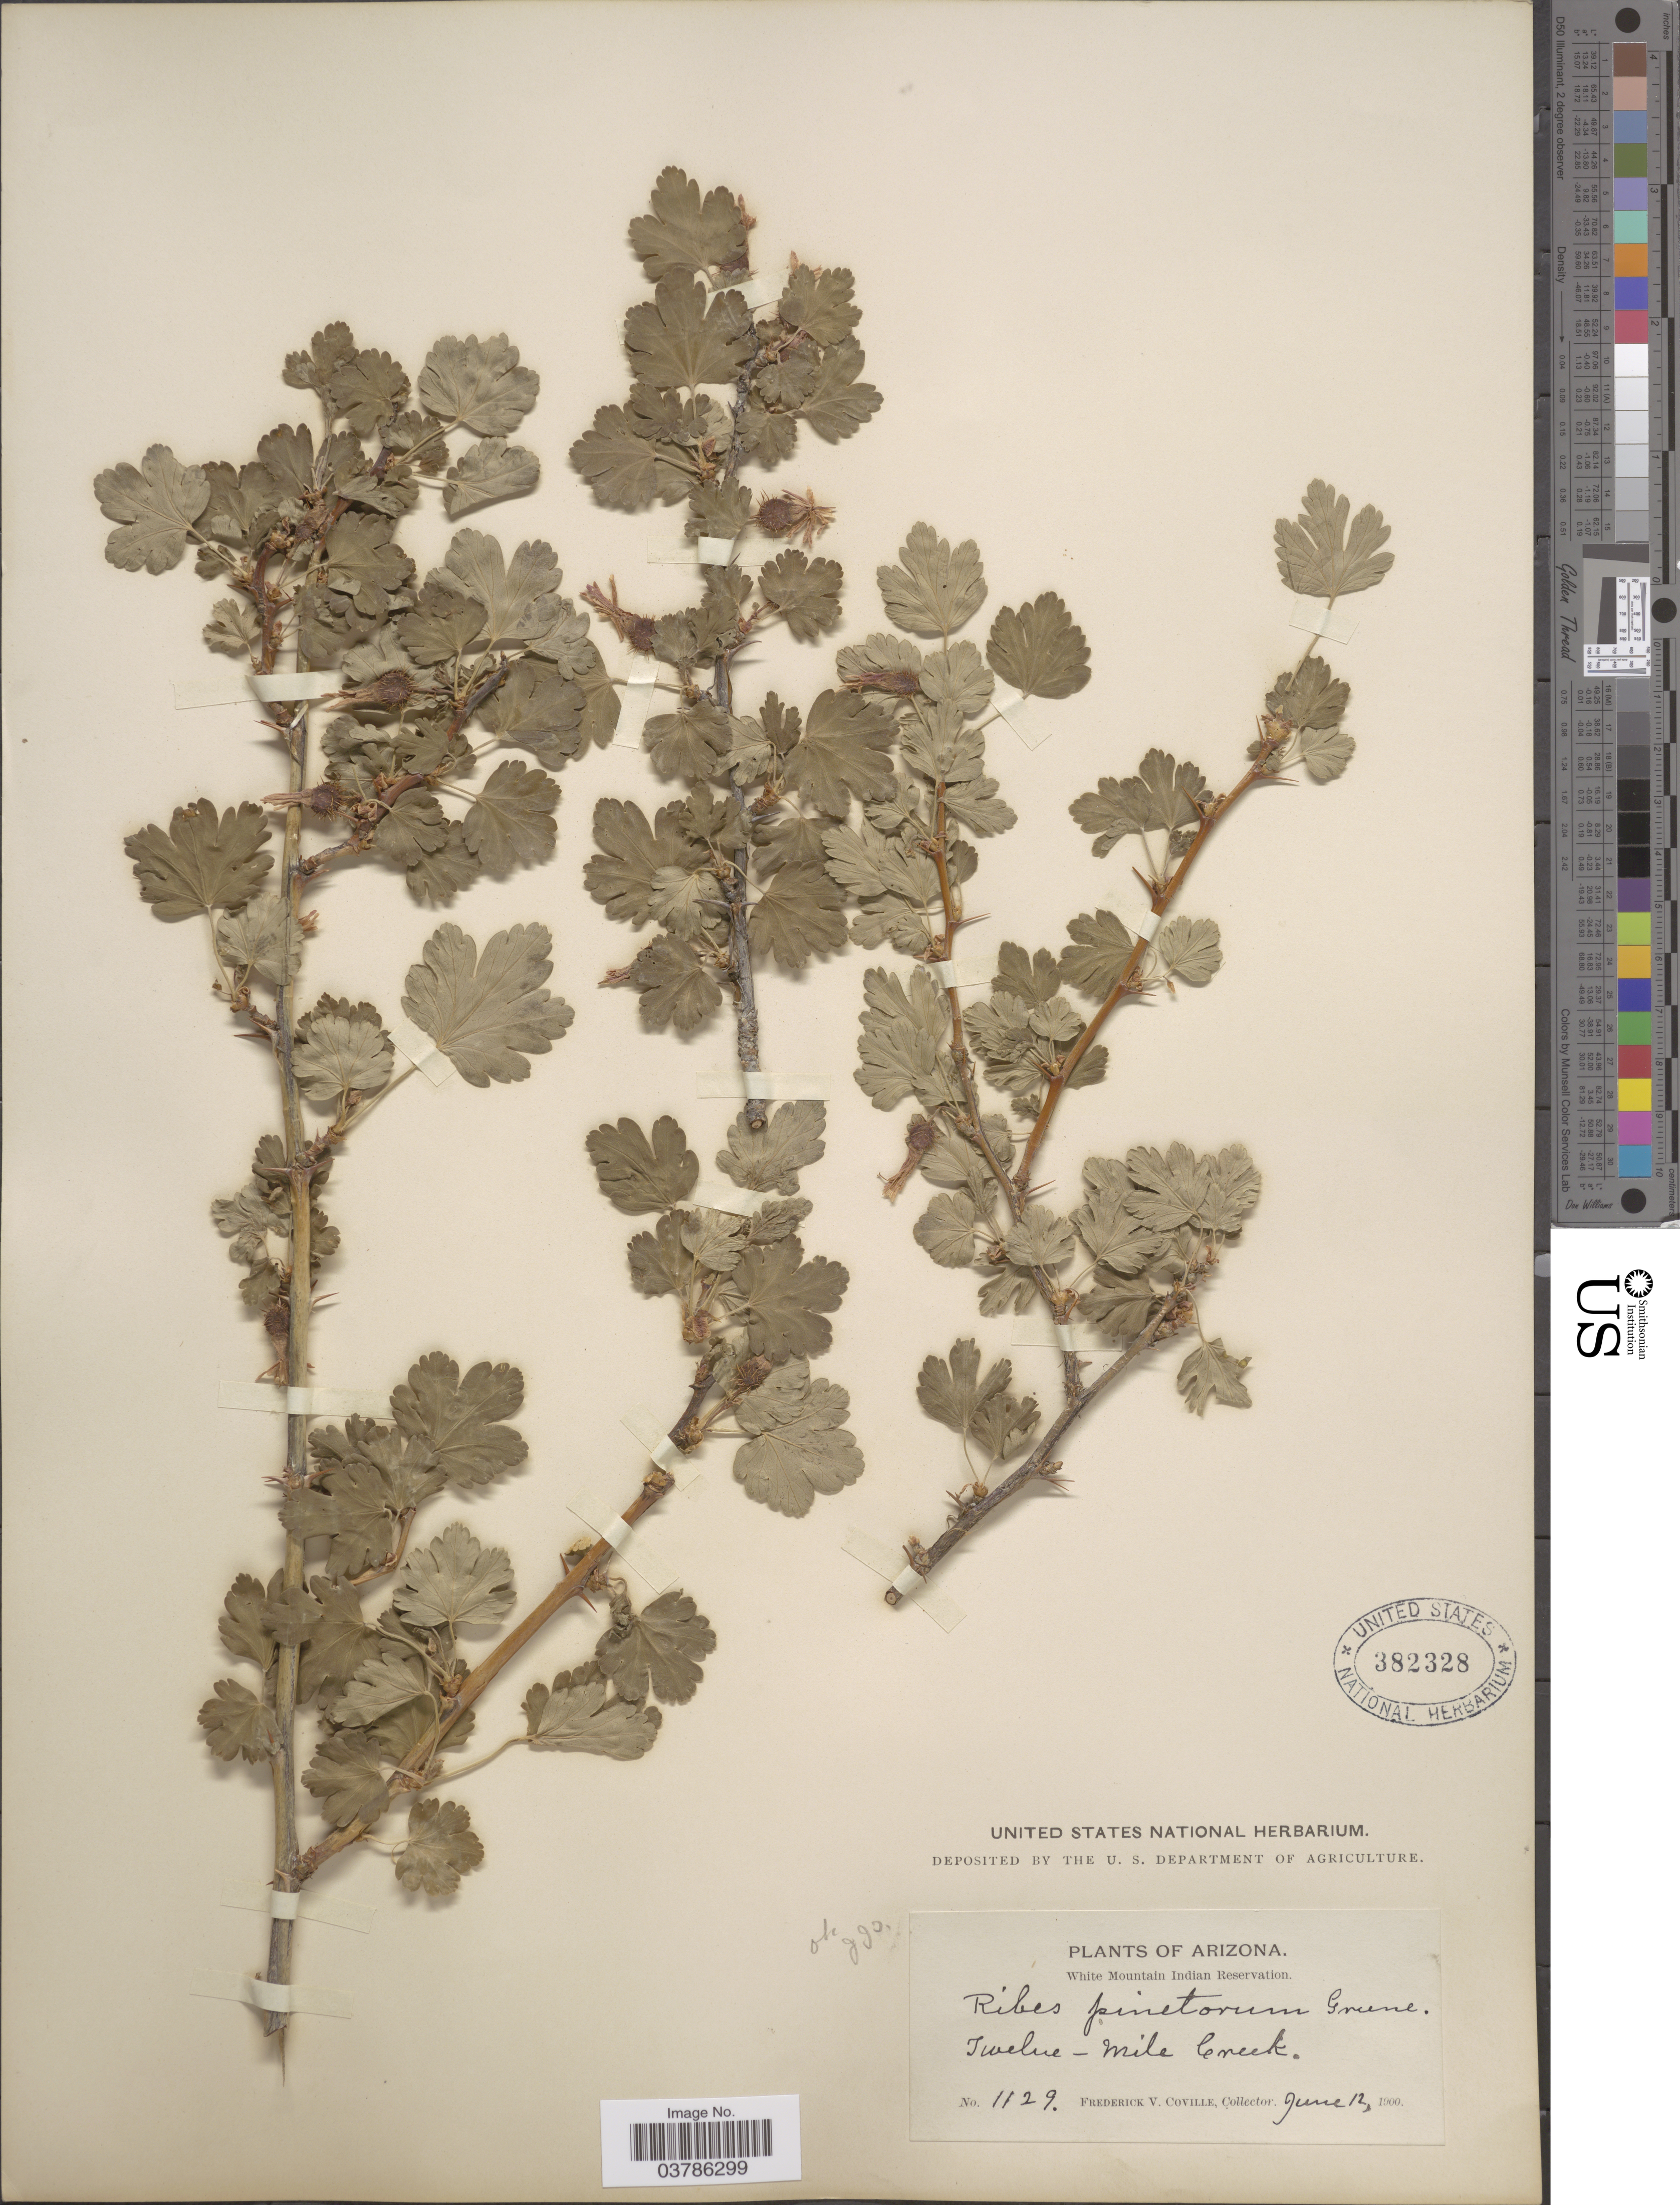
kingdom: Plantae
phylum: Tracheophyta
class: Magnoliopsida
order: Saxifragales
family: Grossulariaceae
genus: Ribes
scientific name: Ribes pinetorum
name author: Greene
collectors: F. V. Coville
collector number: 1129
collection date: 1900-06-12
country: United States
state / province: Arizona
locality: White Mountain Indian Reservation. Twelve - mile Creek.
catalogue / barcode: US 382328